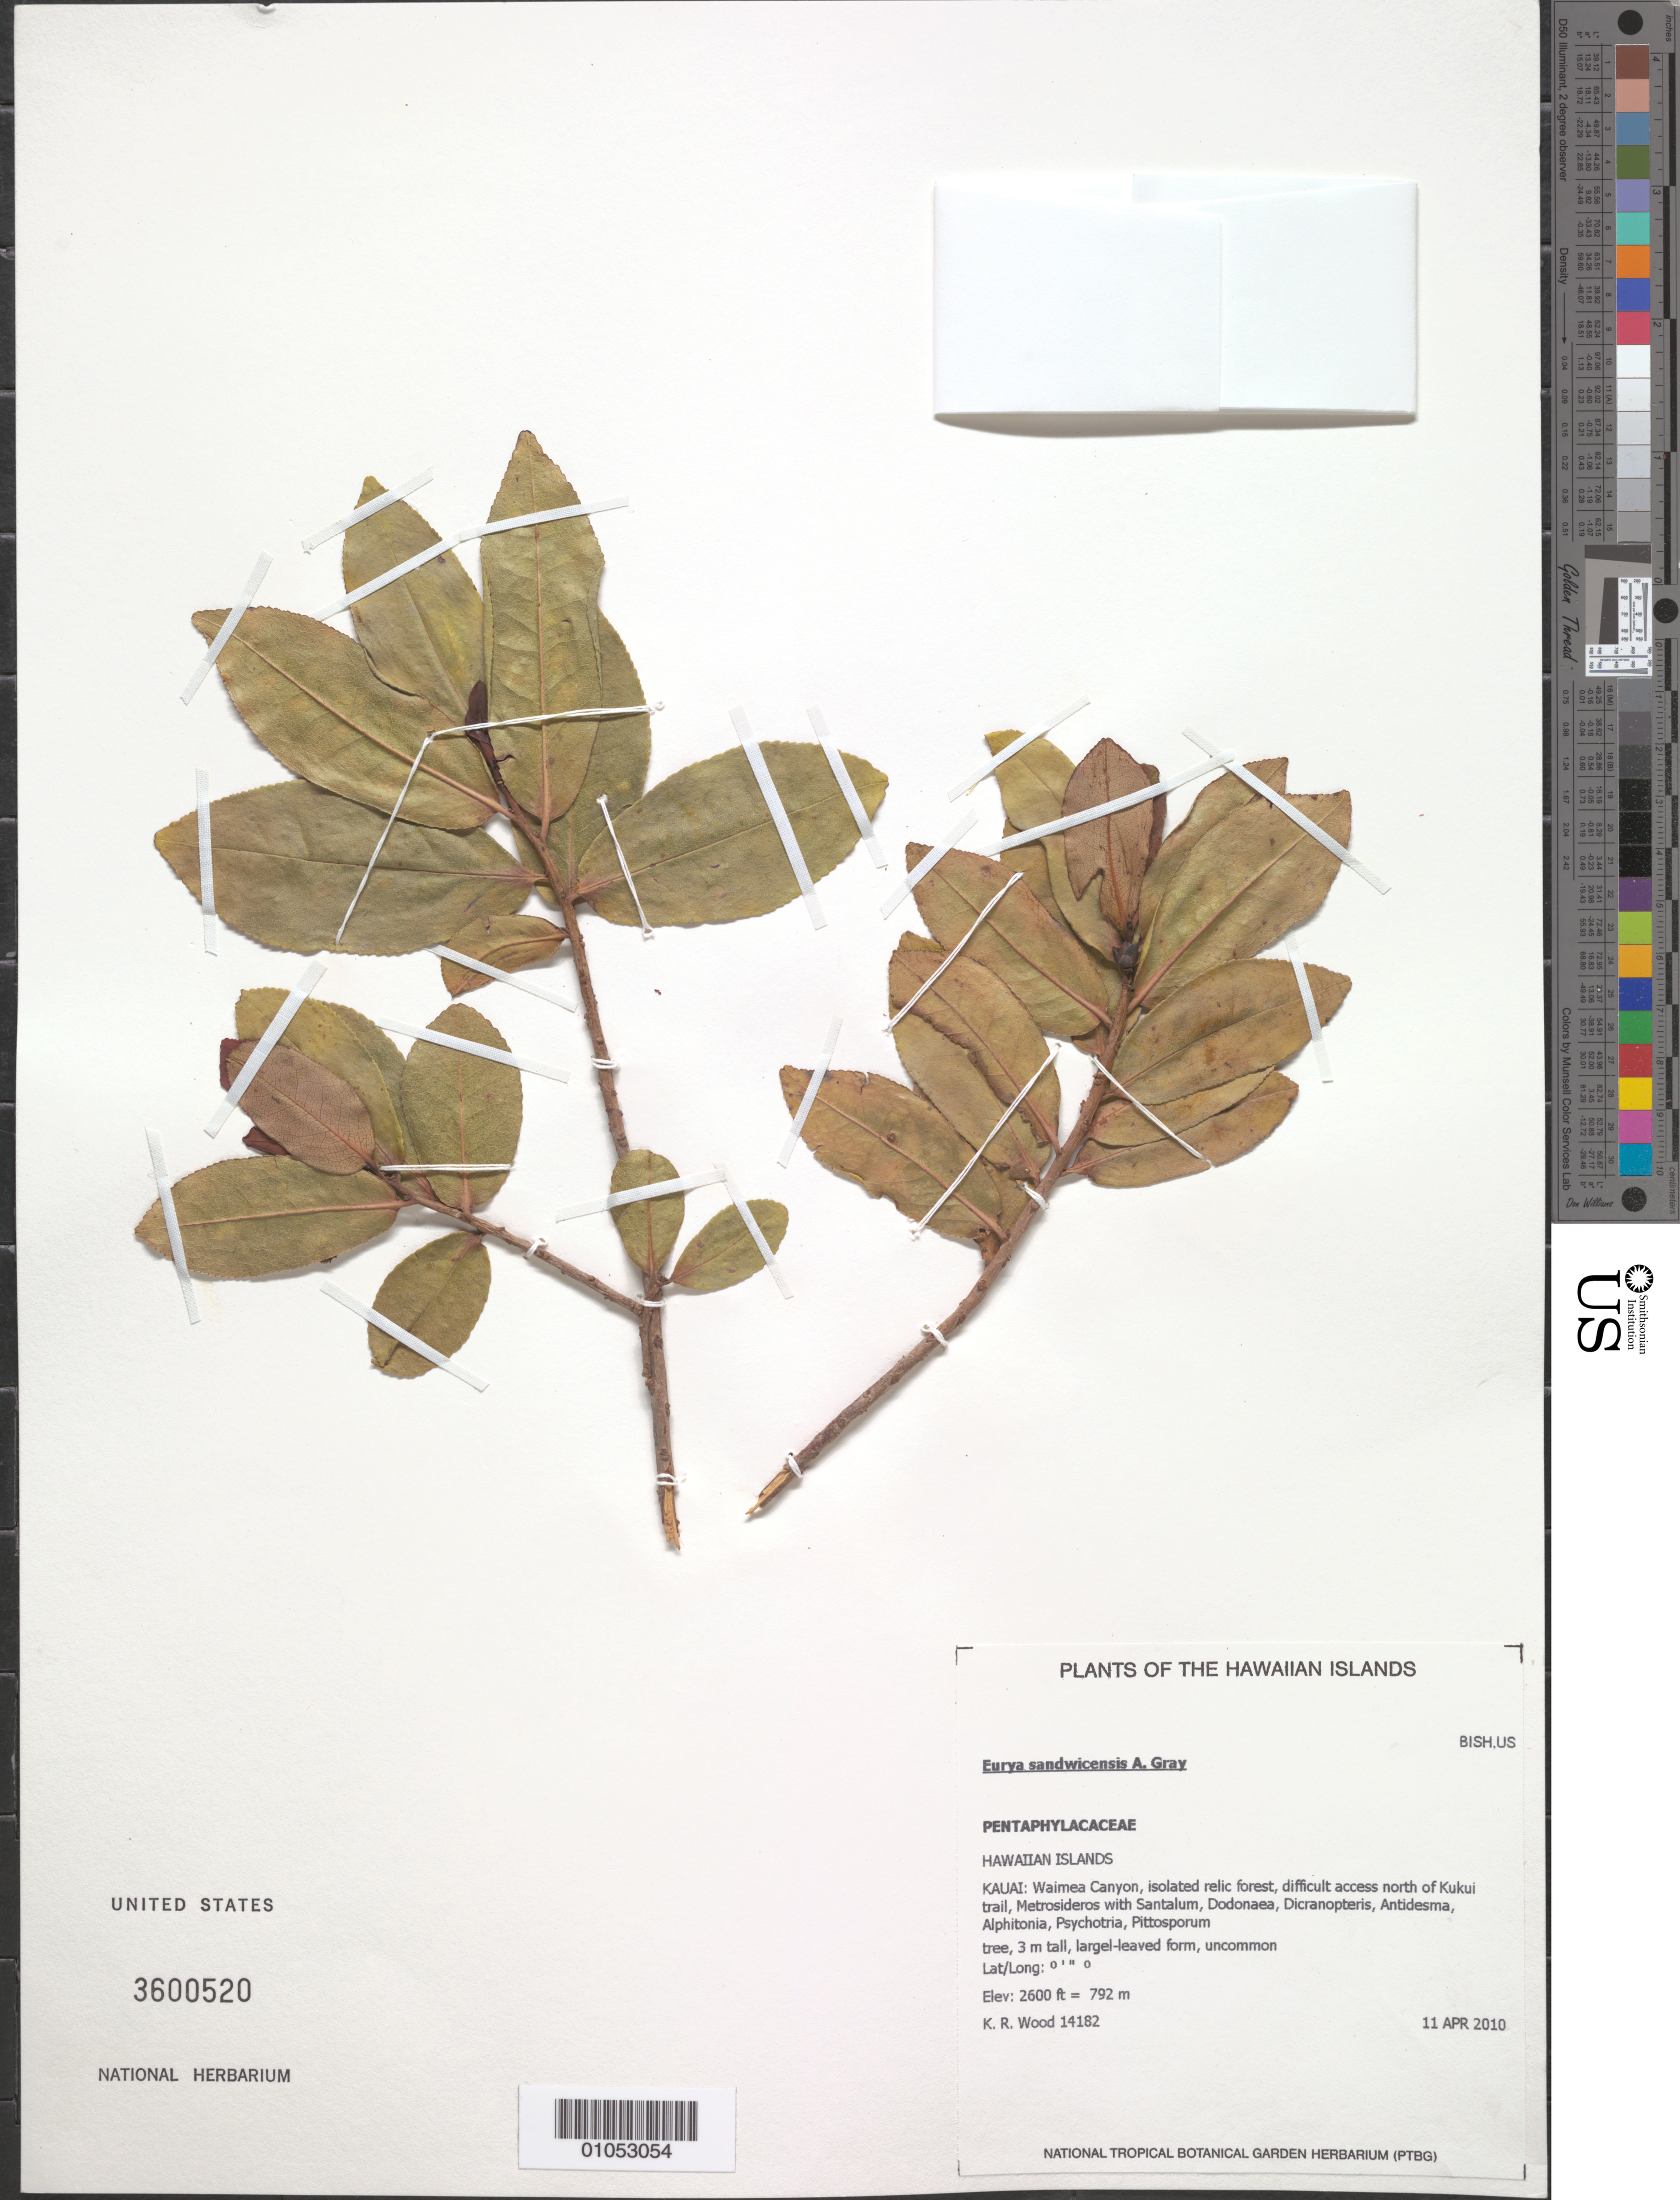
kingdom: Plantae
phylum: Tracheophyta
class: Magnoliopsida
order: Ericales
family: Pentaphylacaceae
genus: Eurya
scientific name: Eurya sandwicensis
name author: A. Gray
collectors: K. R. Wood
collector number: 14182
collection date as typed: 11 Apr 2010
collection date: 2010-04-11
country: United States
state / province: Hawaii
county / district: Kauai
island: Kaua'i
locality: Waimea Canyon, isolated relic forest, difficult access north of Kukui trail.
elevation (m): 792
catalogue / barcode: US 3600520